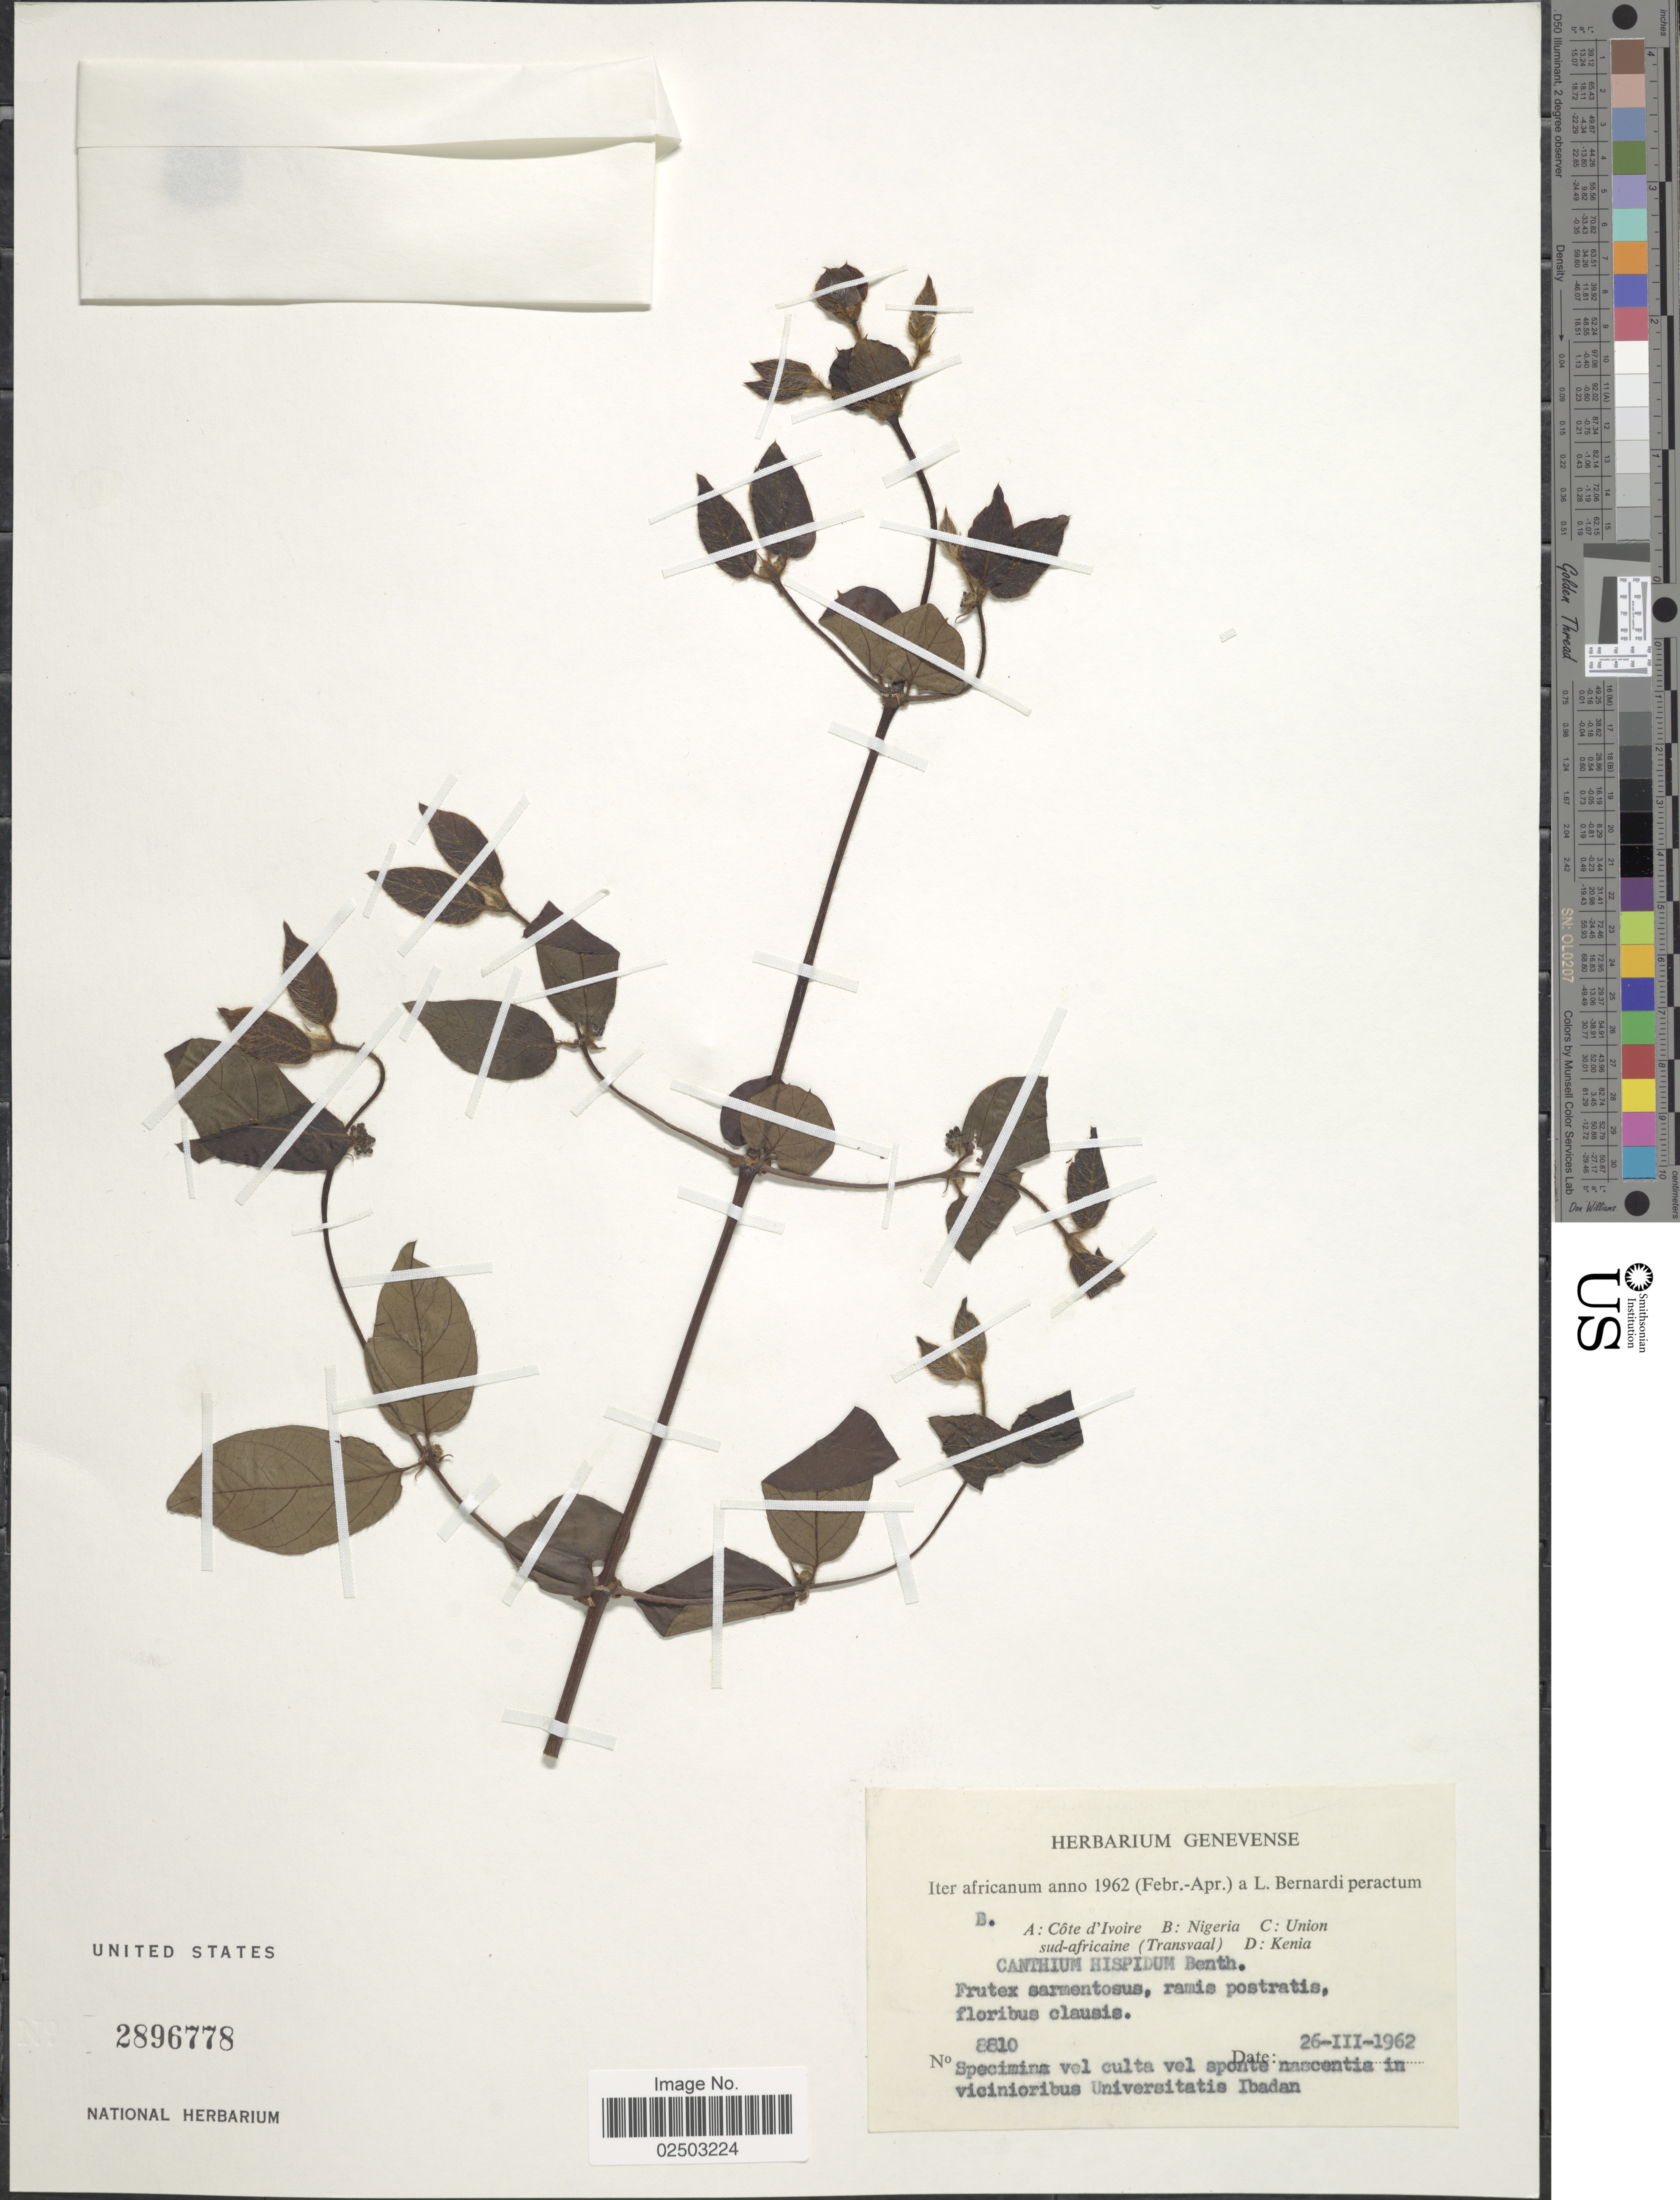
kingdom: Plantae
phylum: Tracheophyta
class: Magnoliopsida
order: Gentianales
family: Rubiaceae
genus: Canthium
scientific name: Canthium hispidum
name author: Benth.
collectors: L. Bernardi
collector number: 8810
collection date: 1962-03-26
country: Nigeria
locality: Africanum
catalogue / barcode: US 2896778